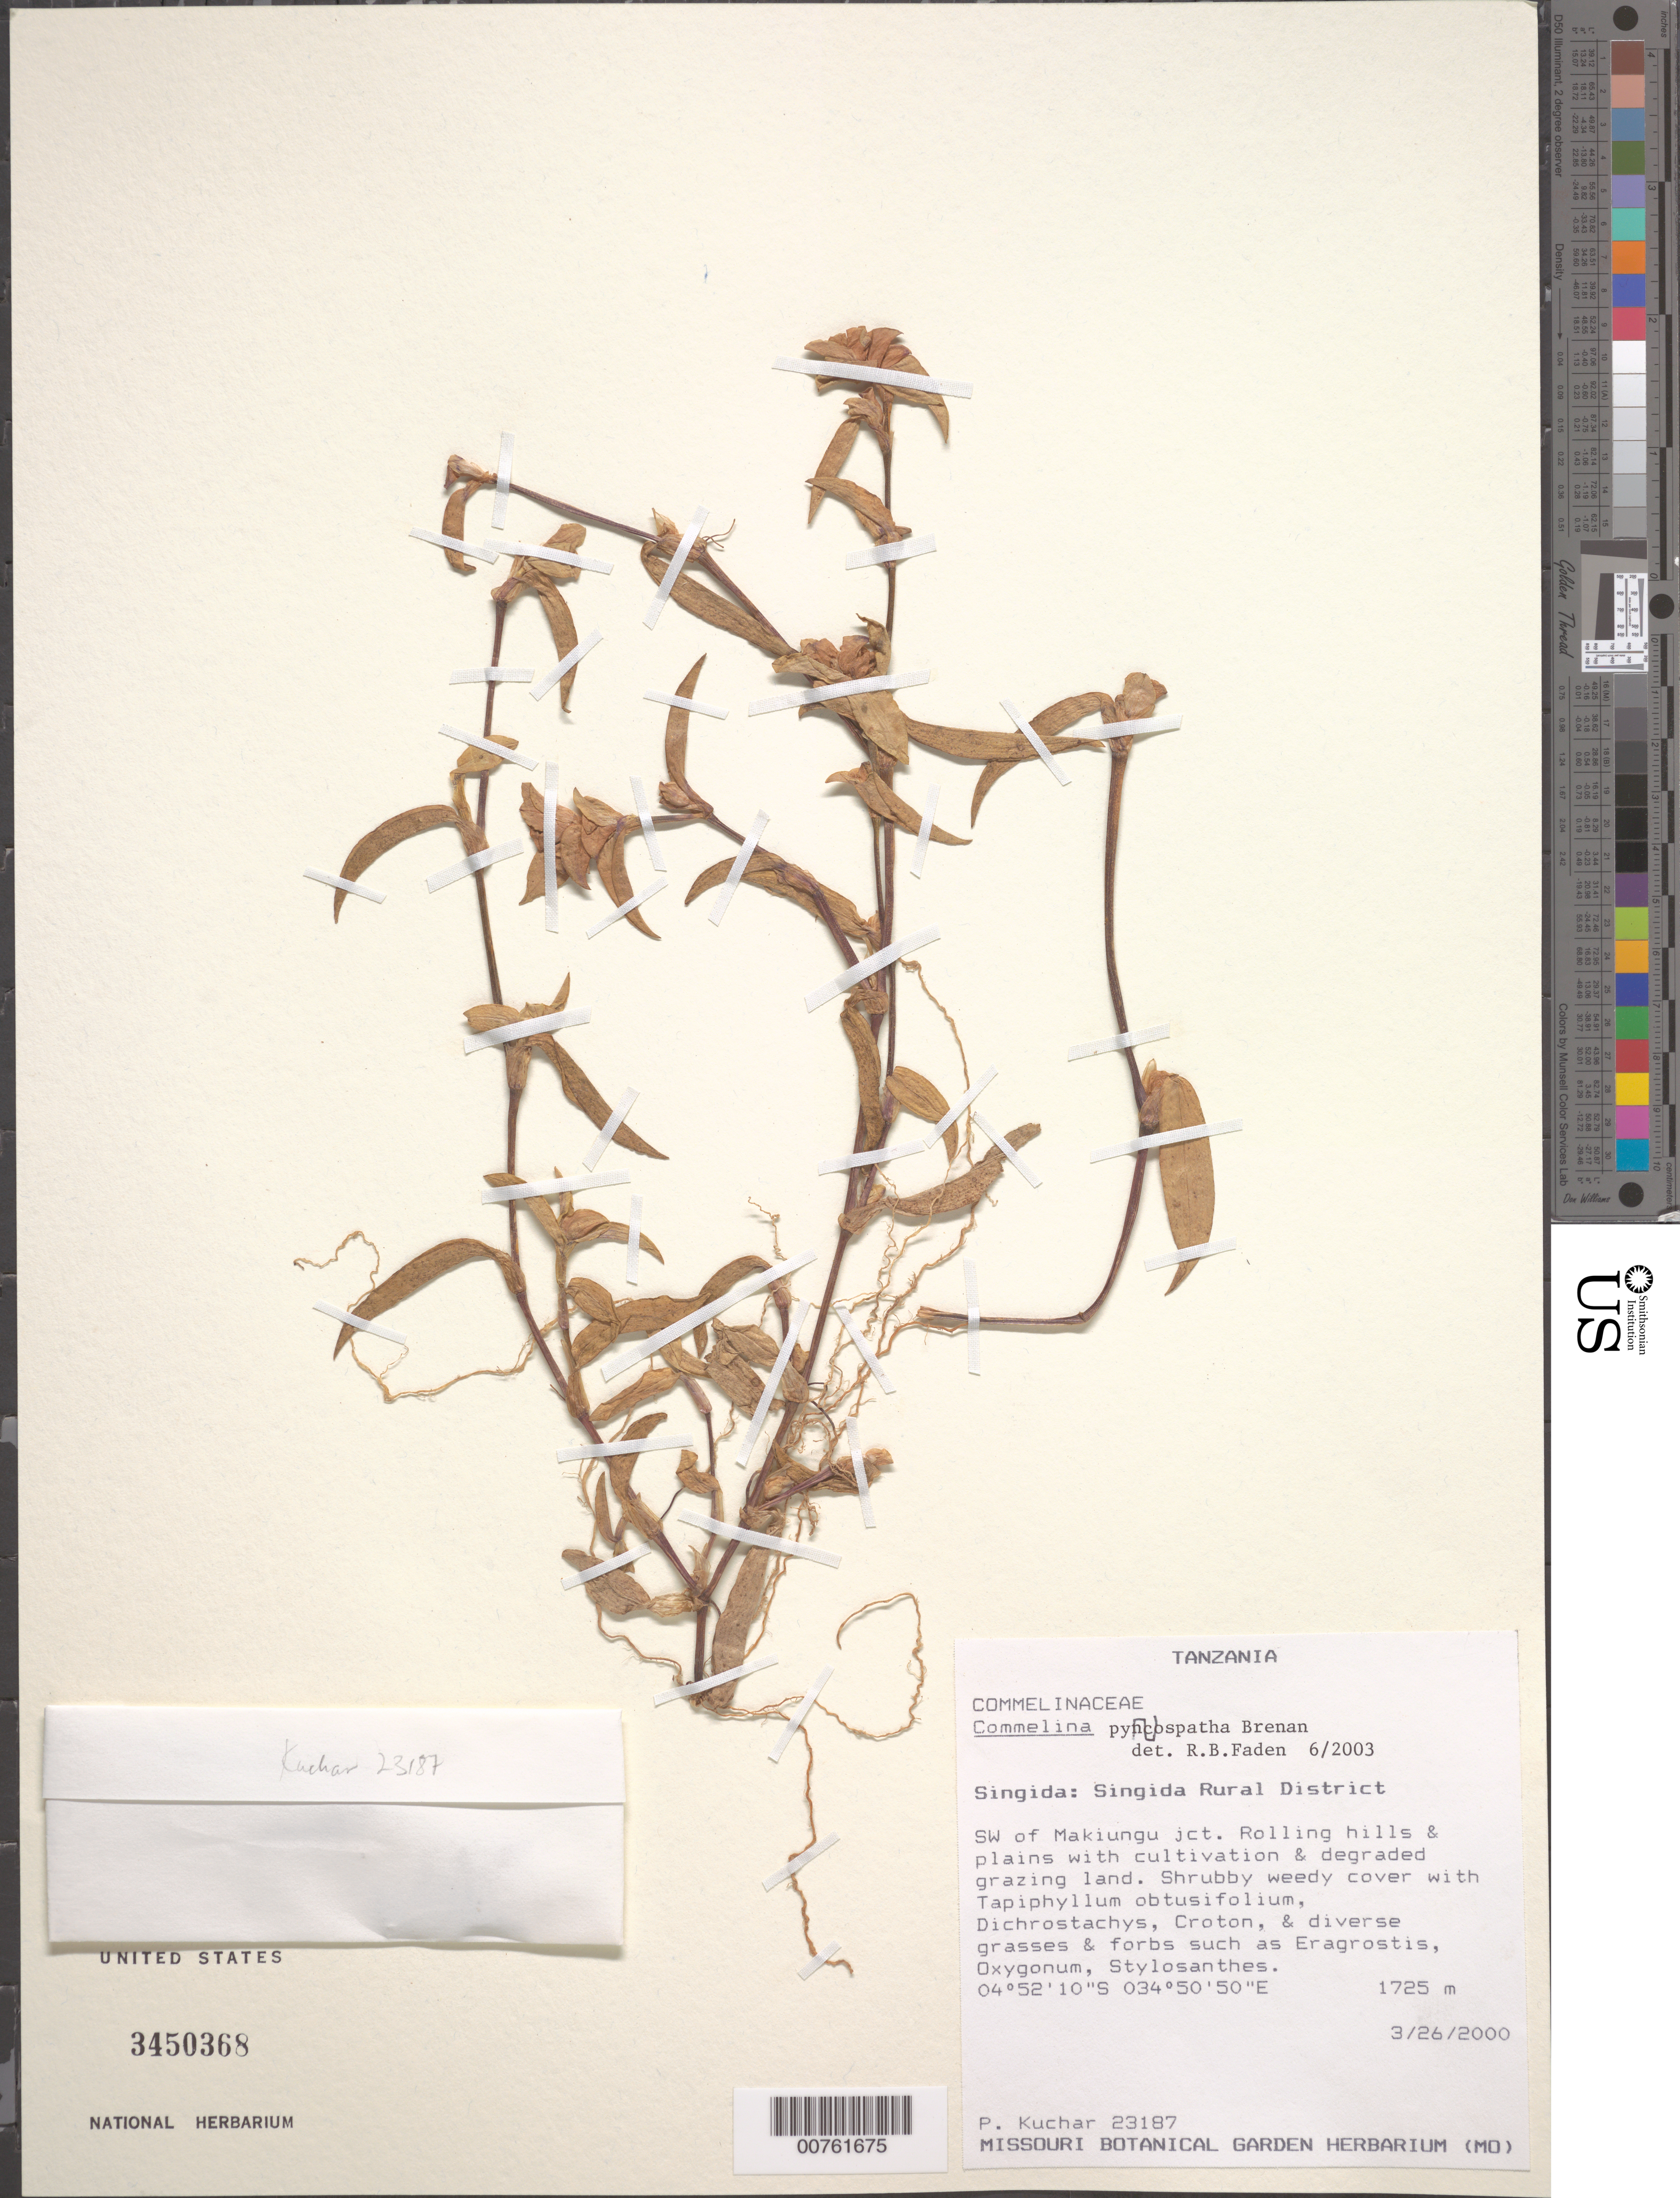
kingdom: Plantae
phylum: Tracheophyta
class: Liliopsida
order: Commelinales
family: Commelinaceae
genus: Commelina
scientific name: Commelina pycnospatha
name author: Brenan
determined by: Faden, Robert B., (US), Smithsonian Institution - National Museum of Natural History (UNITED STATES)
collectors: P. Kuchar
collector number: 23187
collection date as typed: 26 Mar 2000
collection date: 2000-03-26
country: Tanzania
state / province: Singida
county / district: Singida Rural District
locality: SW of Makiungu jct.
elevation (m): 1725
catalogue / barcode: US 3450368